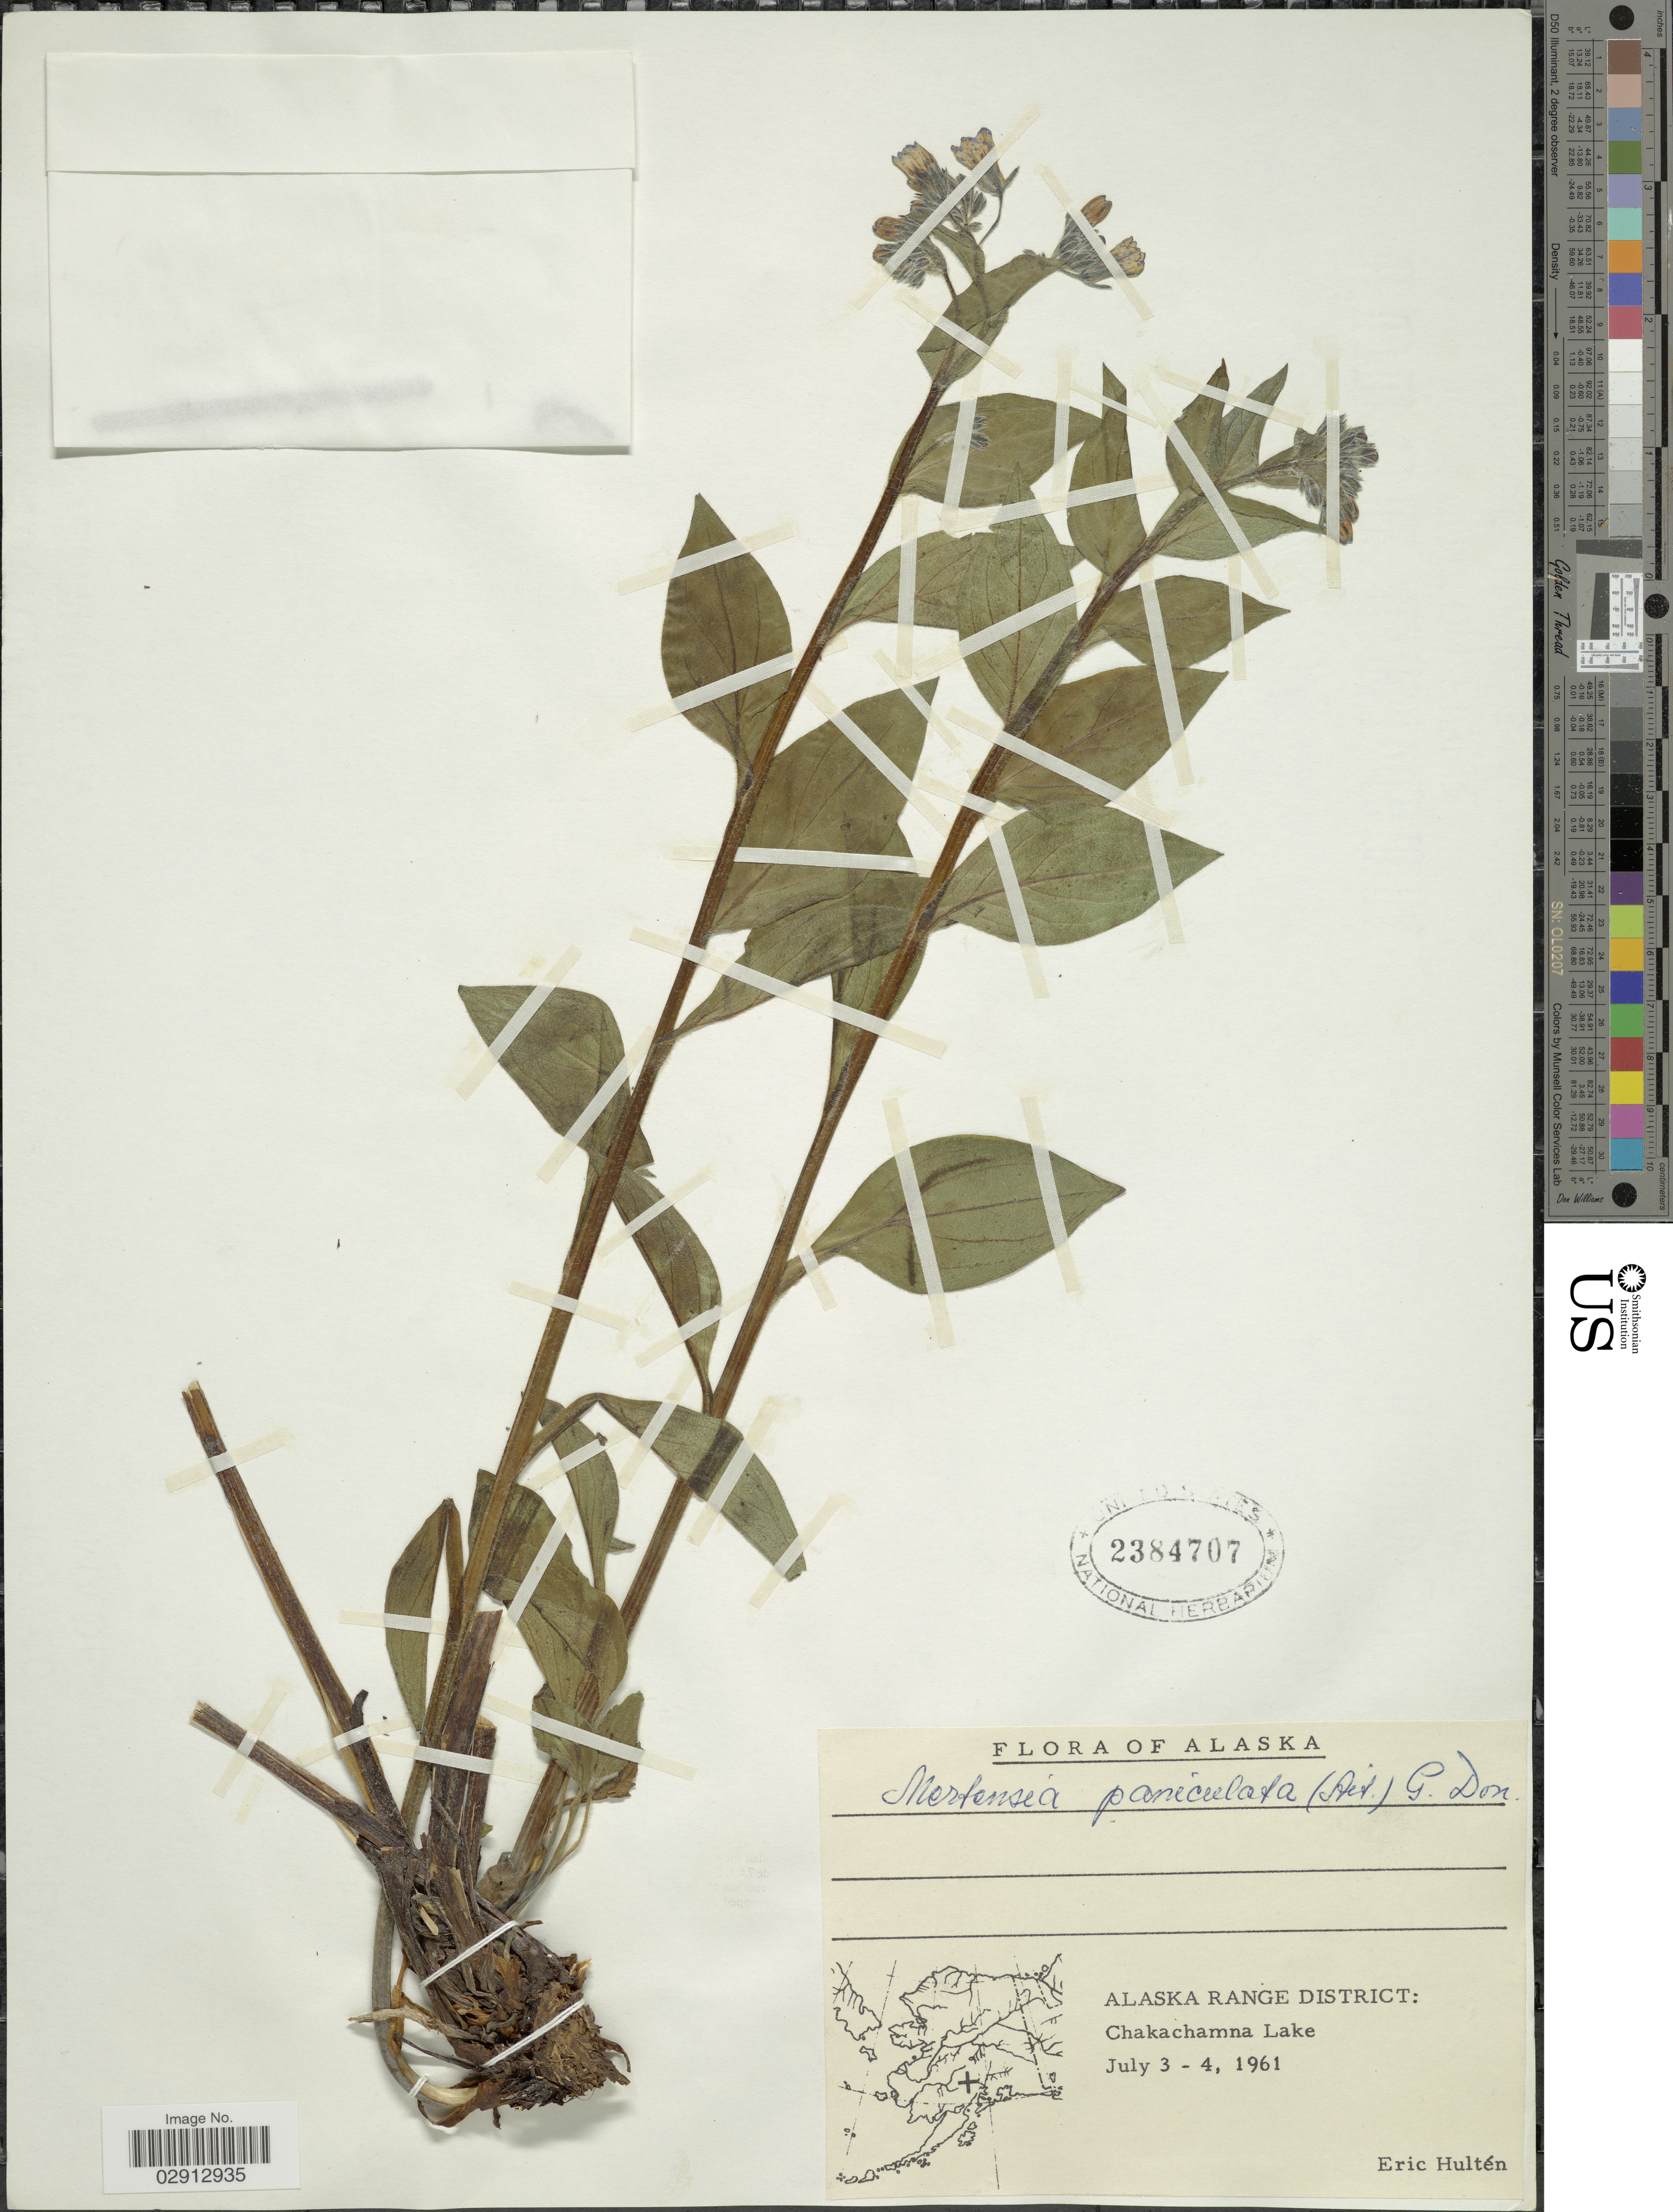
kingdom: Plantae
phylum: Tracheophyta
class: Magnoliopsida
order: Boraginales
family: Boraginaceae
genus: Mertensia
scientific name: Mertensia paniculata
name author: (Aiton) G. Don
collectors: E. G. Hultén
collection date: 1961-07-03/1961-07-04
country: United States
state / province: Alaska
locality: Alaska Range District: Chakachamna Lake.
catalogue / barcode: US 2384707